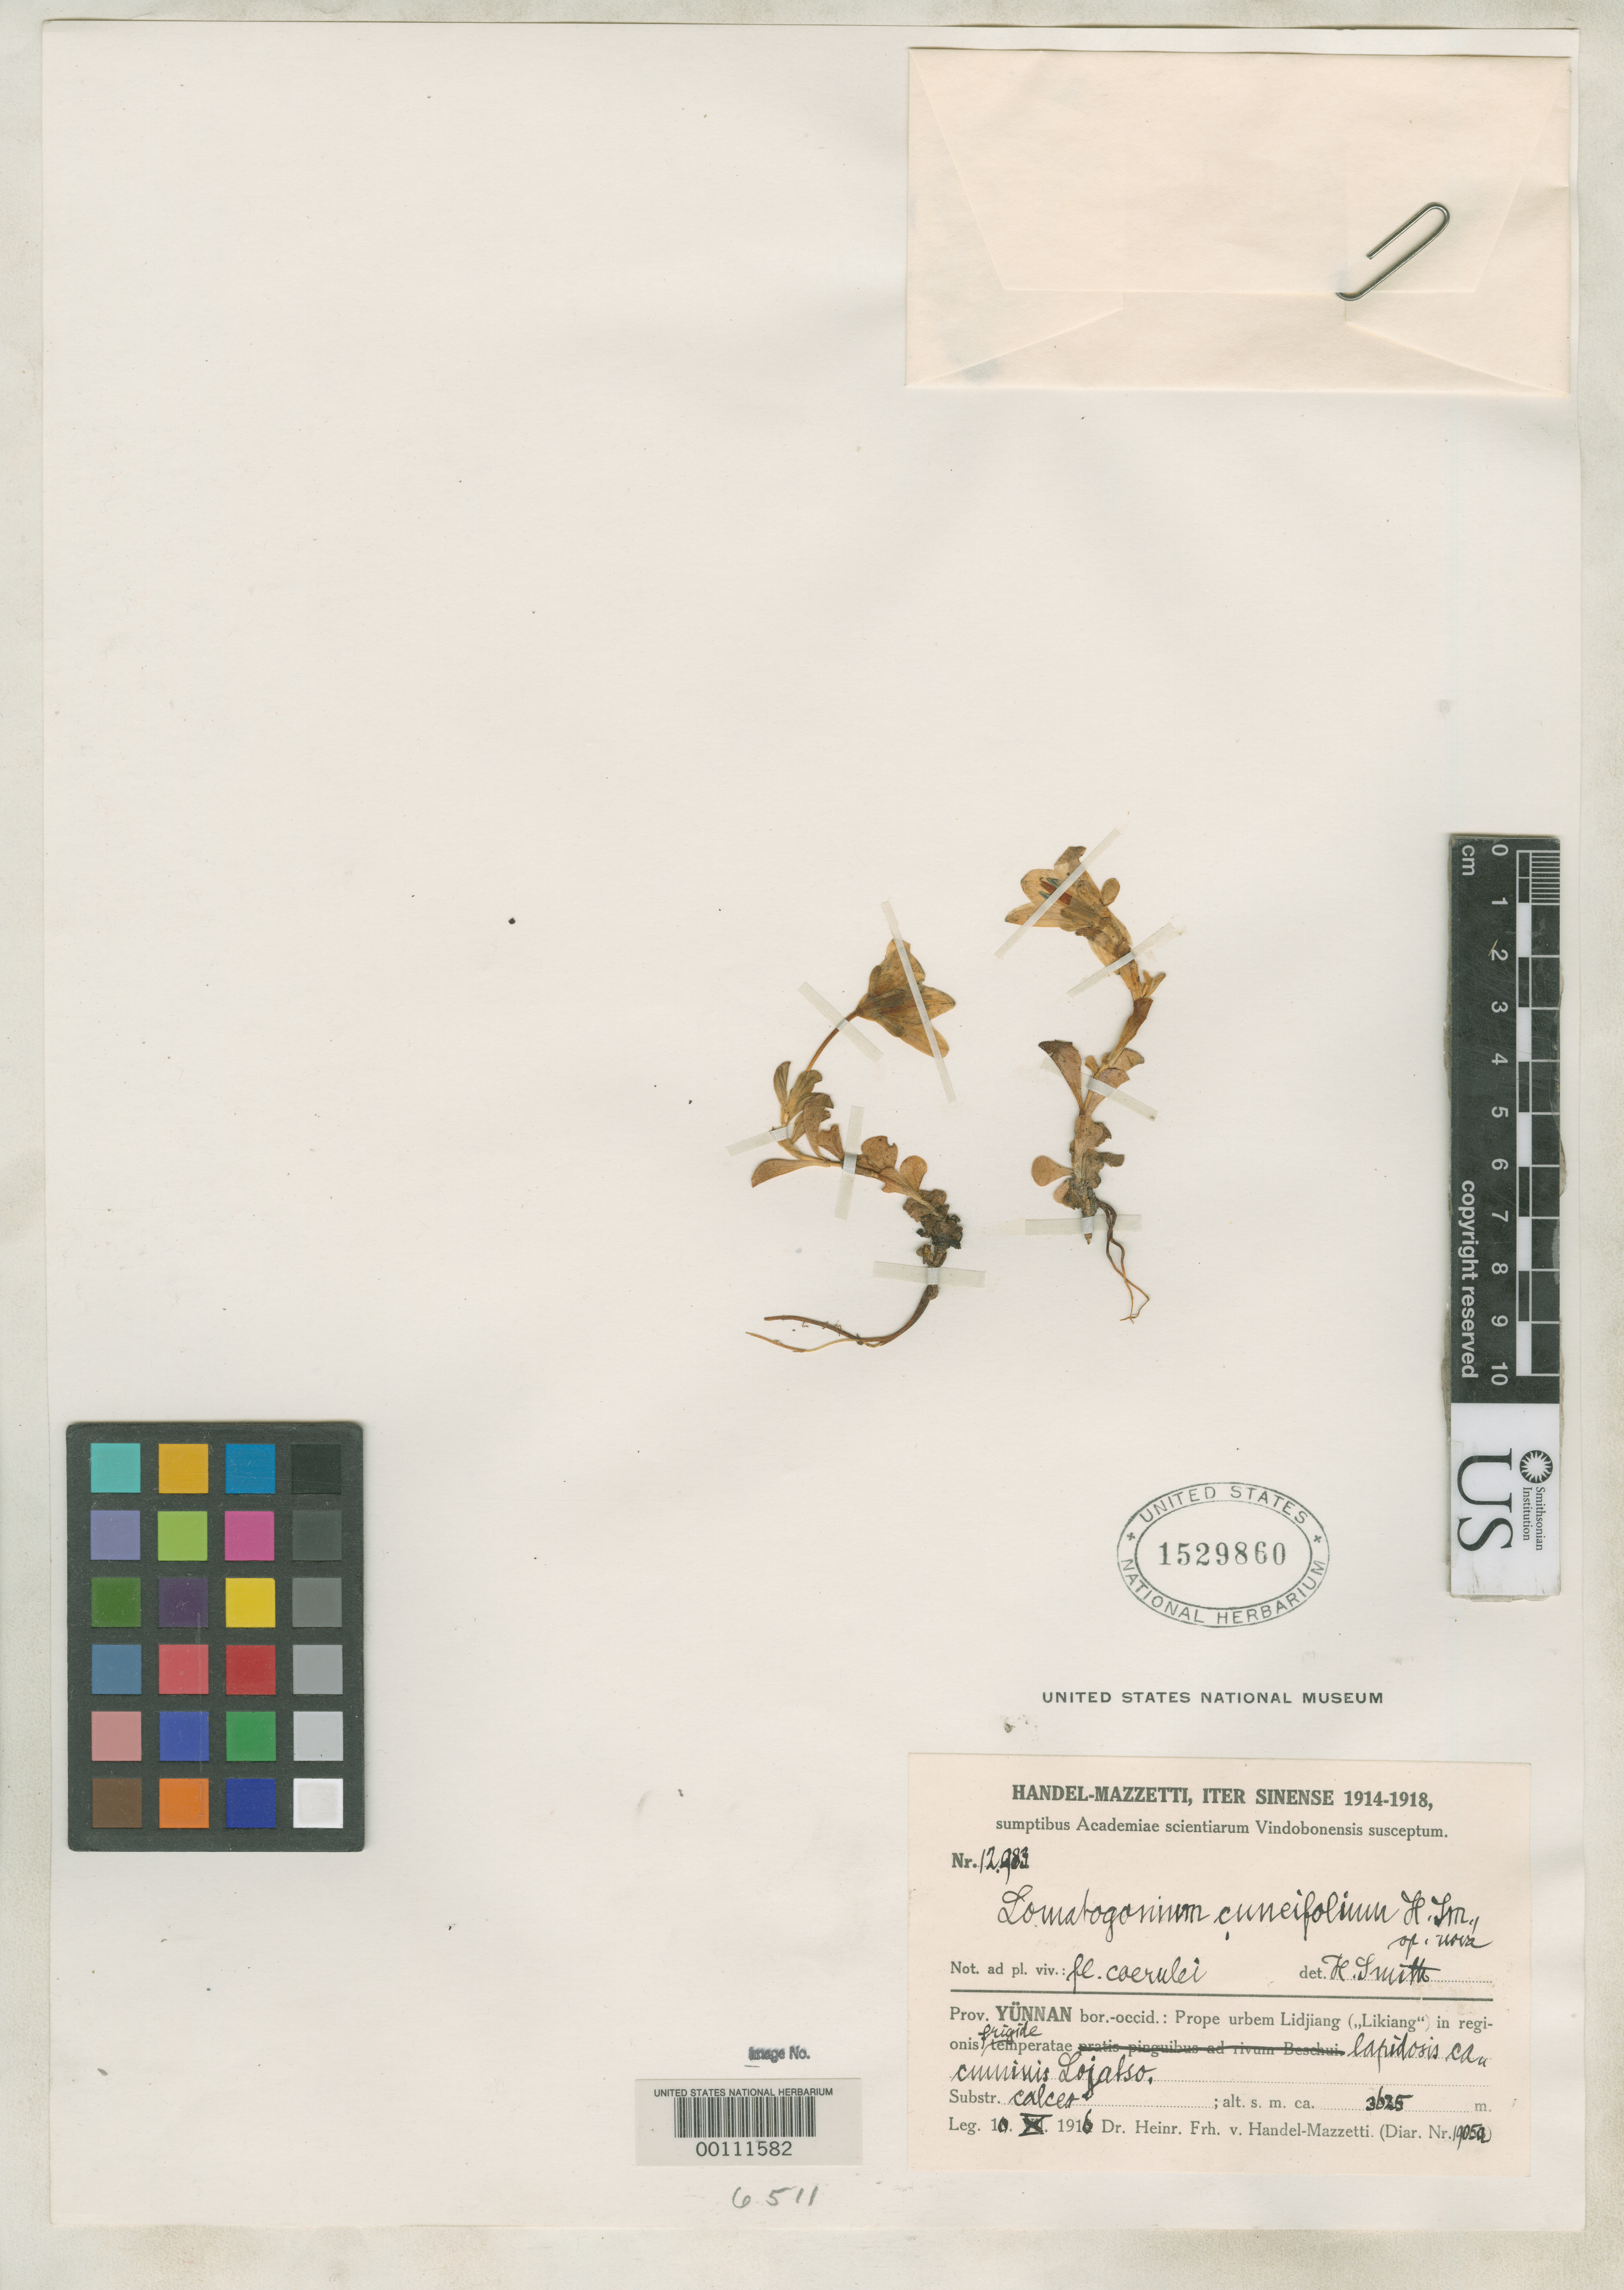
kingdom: Plantae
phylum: Tracheophyta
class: Magnoliopsida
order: Gentianales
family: Gentianaceae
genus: Lomatogonium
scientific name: Lomatogonium cuneifolium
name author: Herb. H. Sm.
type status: Isotype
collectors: H. Handel-Mazzetti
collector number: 12983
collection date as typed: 10 Oct 1916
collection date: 1916-10-10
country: China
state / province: Yunnan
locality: Likiang.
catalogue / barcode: US 1529860